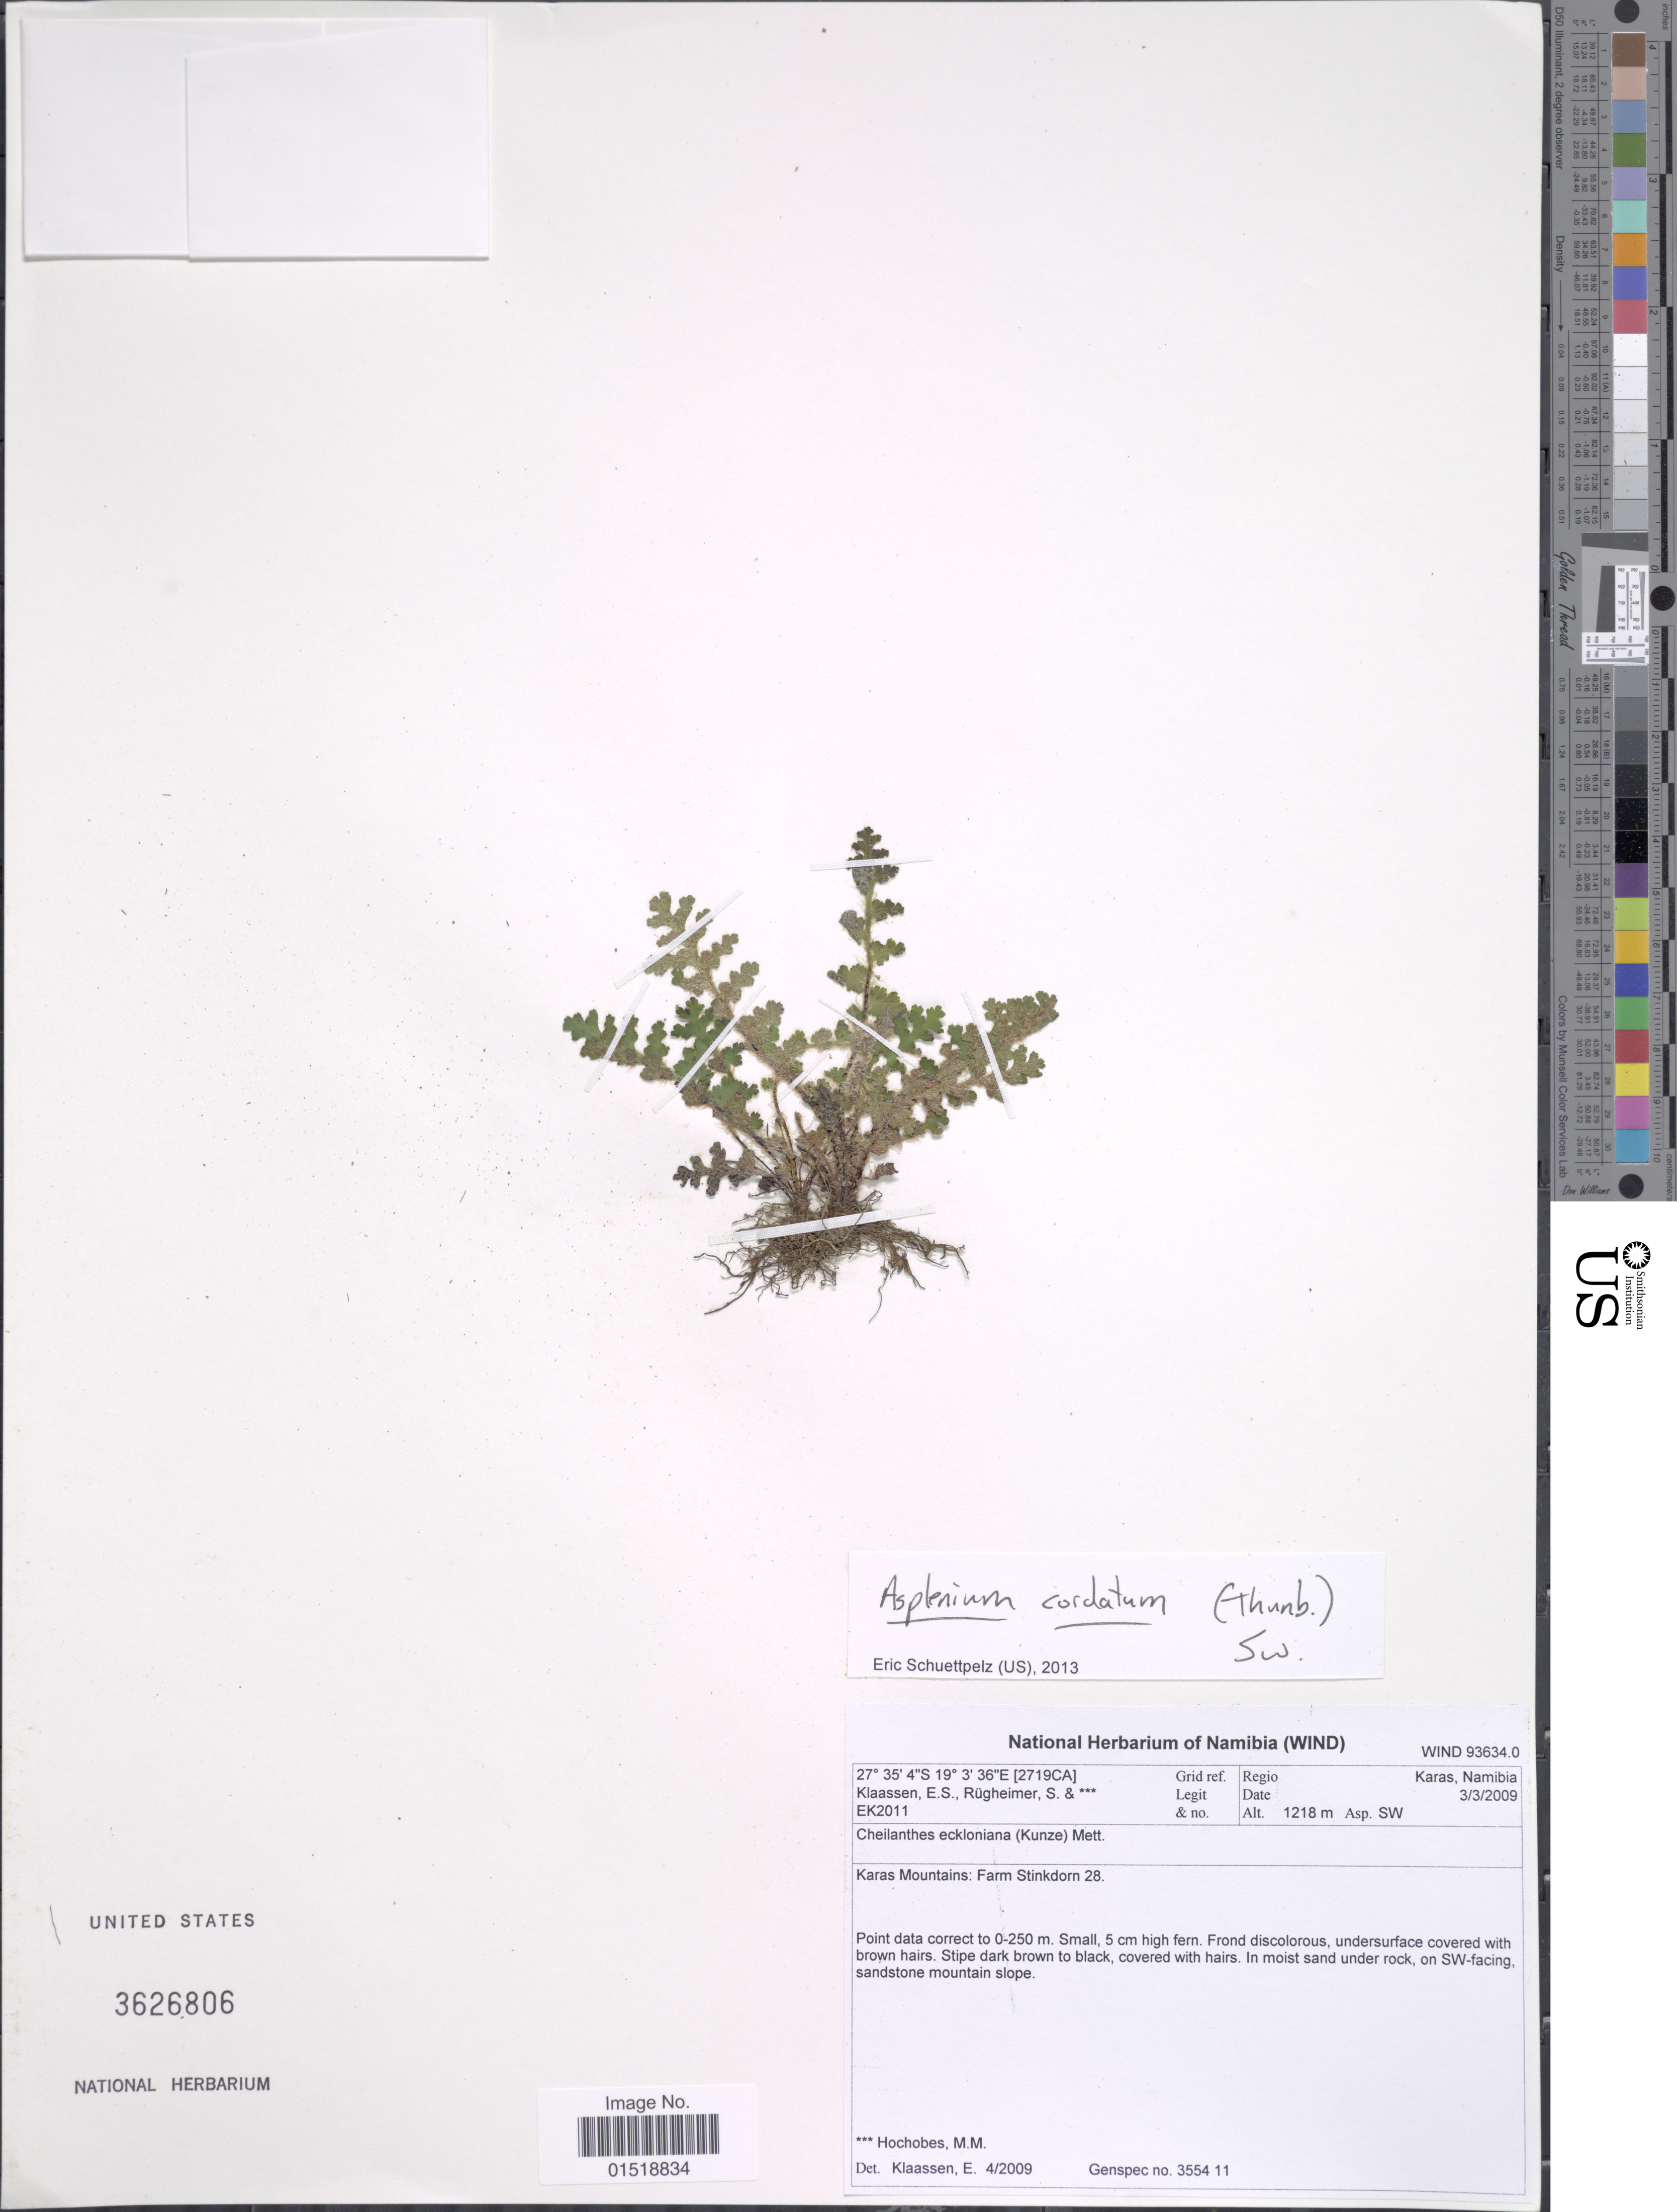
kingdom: Plantae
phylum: Tracheophyta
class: Polypodiopsida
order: Polypodiales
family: Aspleniaceae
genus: Asplenium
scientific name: Asplenium cordatum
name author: (Thunb.) Sw.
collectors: E. S. Klaassen, S. Rugheimer & M. Hochobes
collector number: EK2011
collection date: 2009-03-03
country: Namibia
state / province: Karas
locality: Karas Mountains: Farm Stinkdorn 28.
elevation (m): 1218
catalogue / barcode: US 3626806